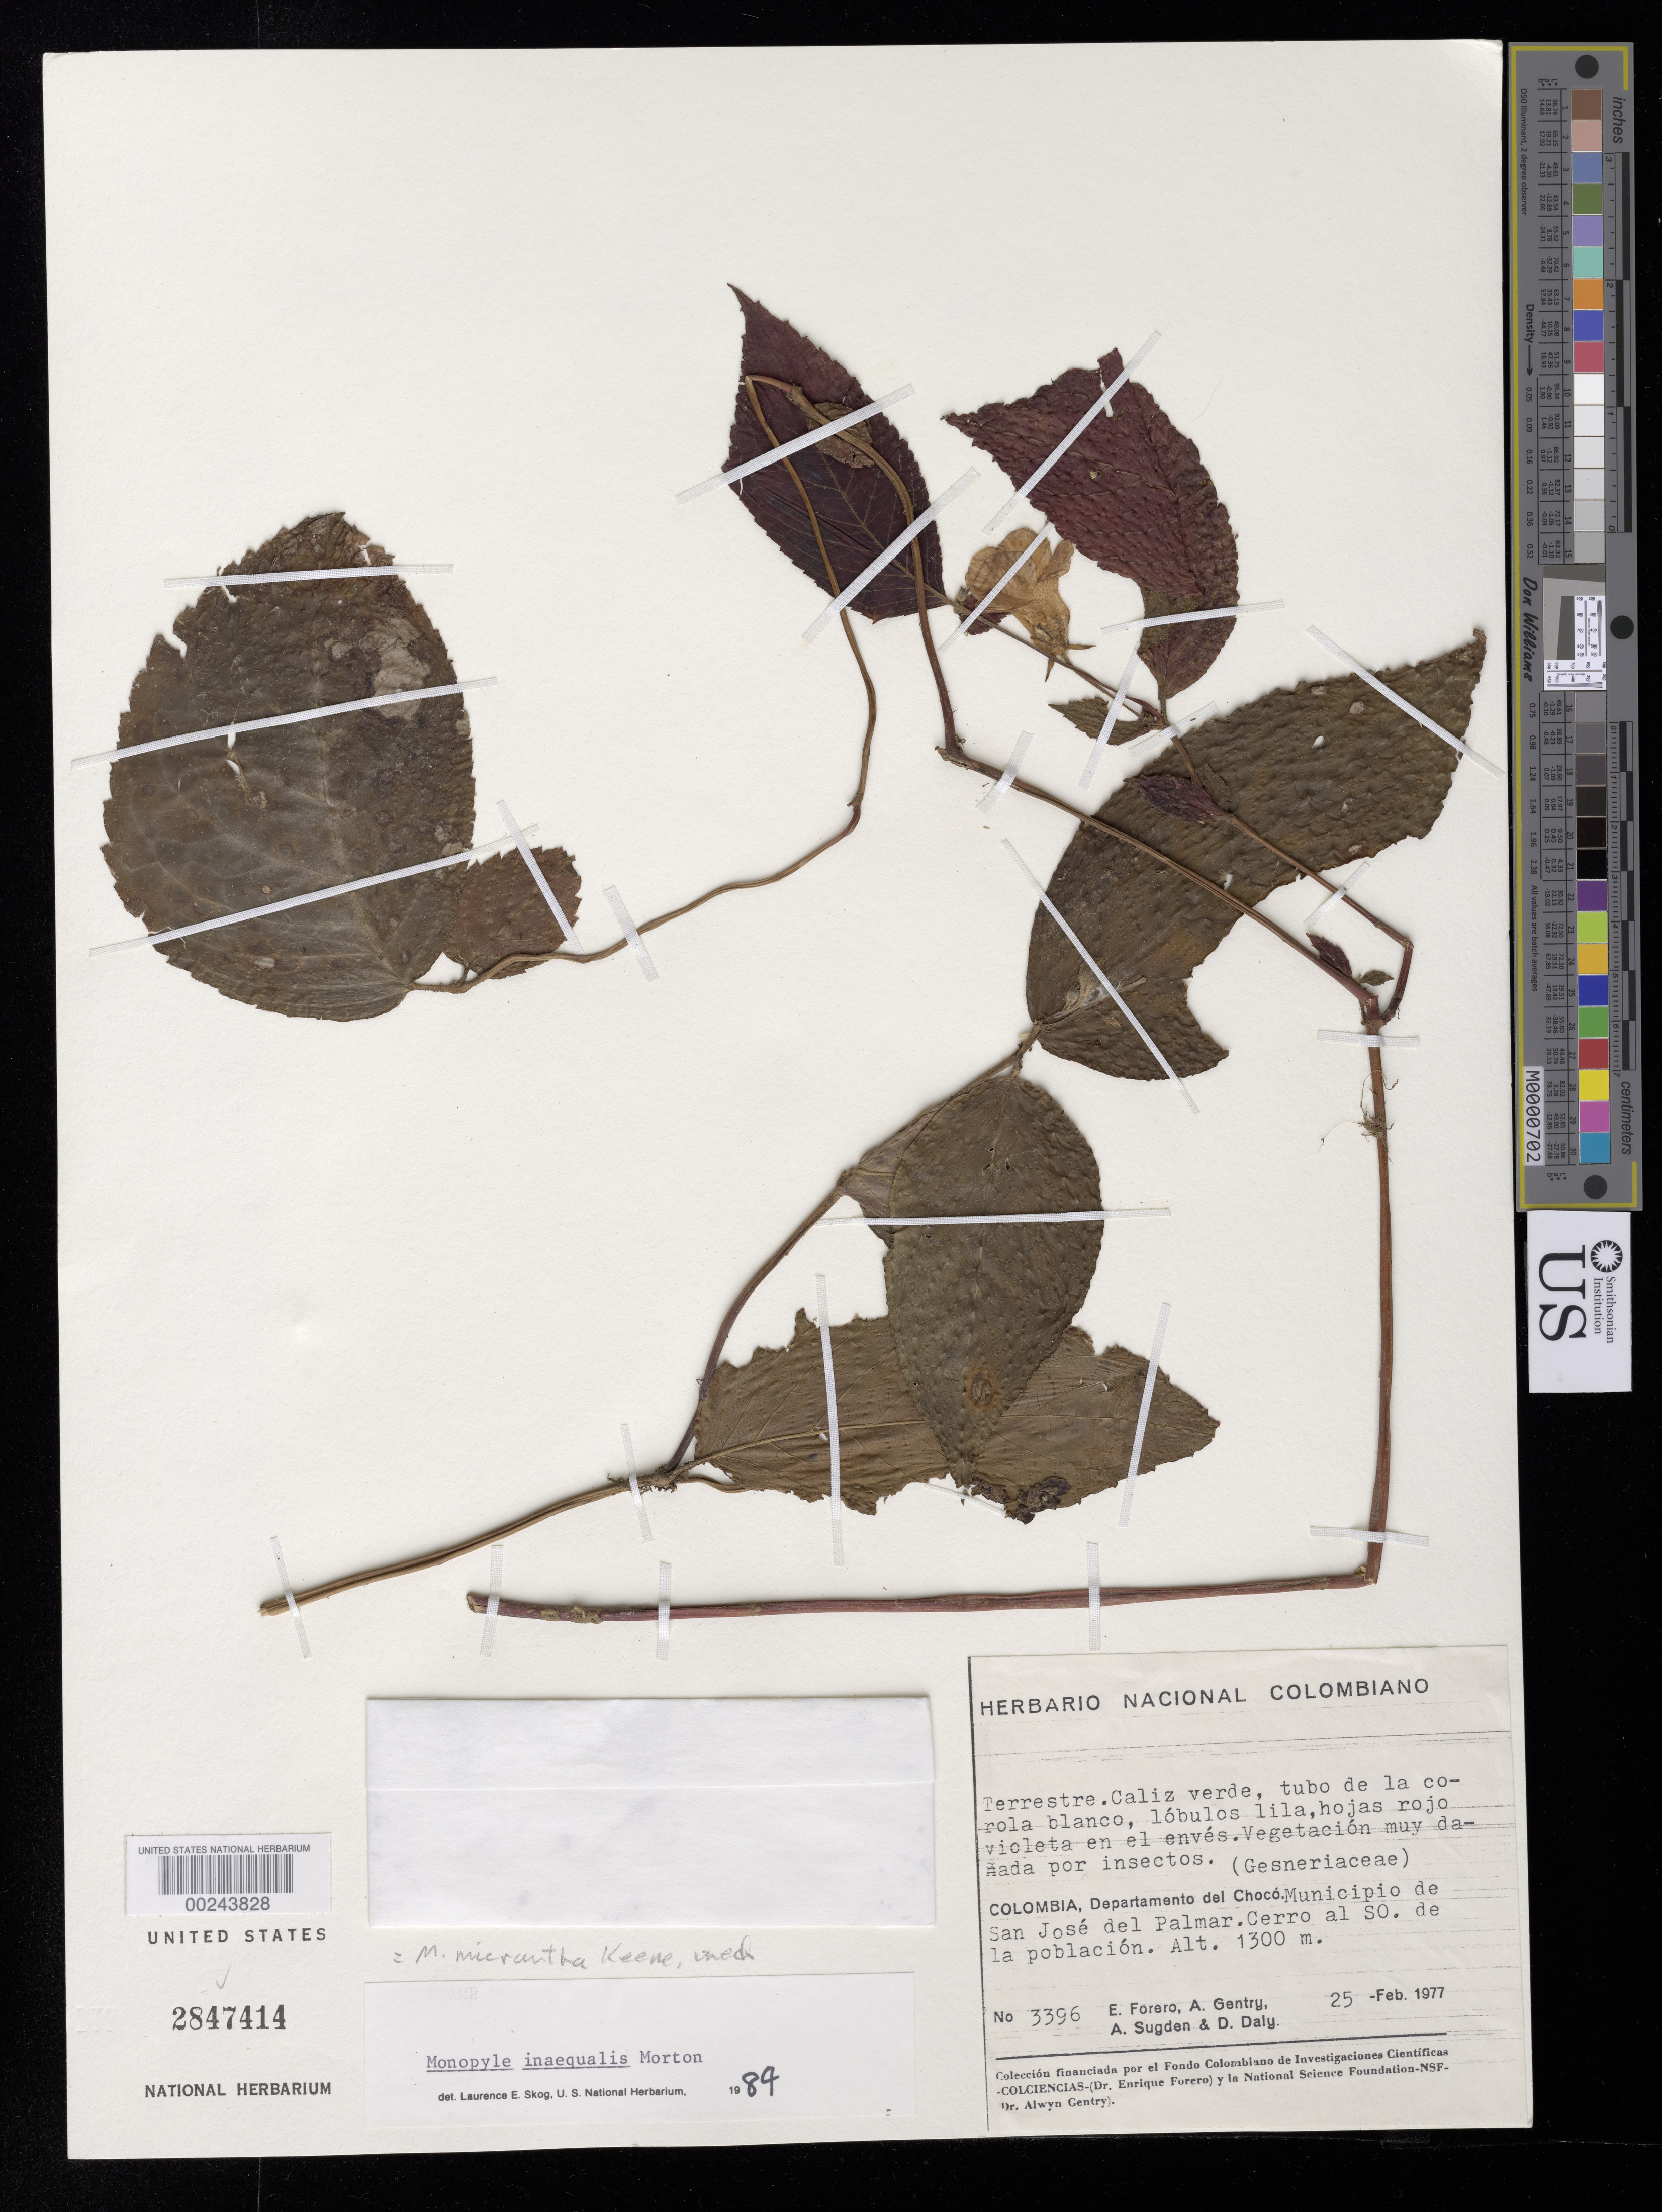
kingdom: Plantae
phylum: Tracheophyta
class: Magnoliopsida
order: Lamiales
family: Gesneriaceae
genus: Monopyle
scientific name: Monopyle inaequalis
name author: C.V. Morton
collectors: E. Forero, A. H. Gentry, A. Sugden & D. C. Daly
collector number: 3396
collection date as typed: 25 Feb 1977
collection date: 1977-02-25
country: Colombia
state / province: Chocó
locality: Mun. of San Jose del Palmar, cerro SW of the settlement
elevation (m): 1300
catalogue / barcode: US 2847414